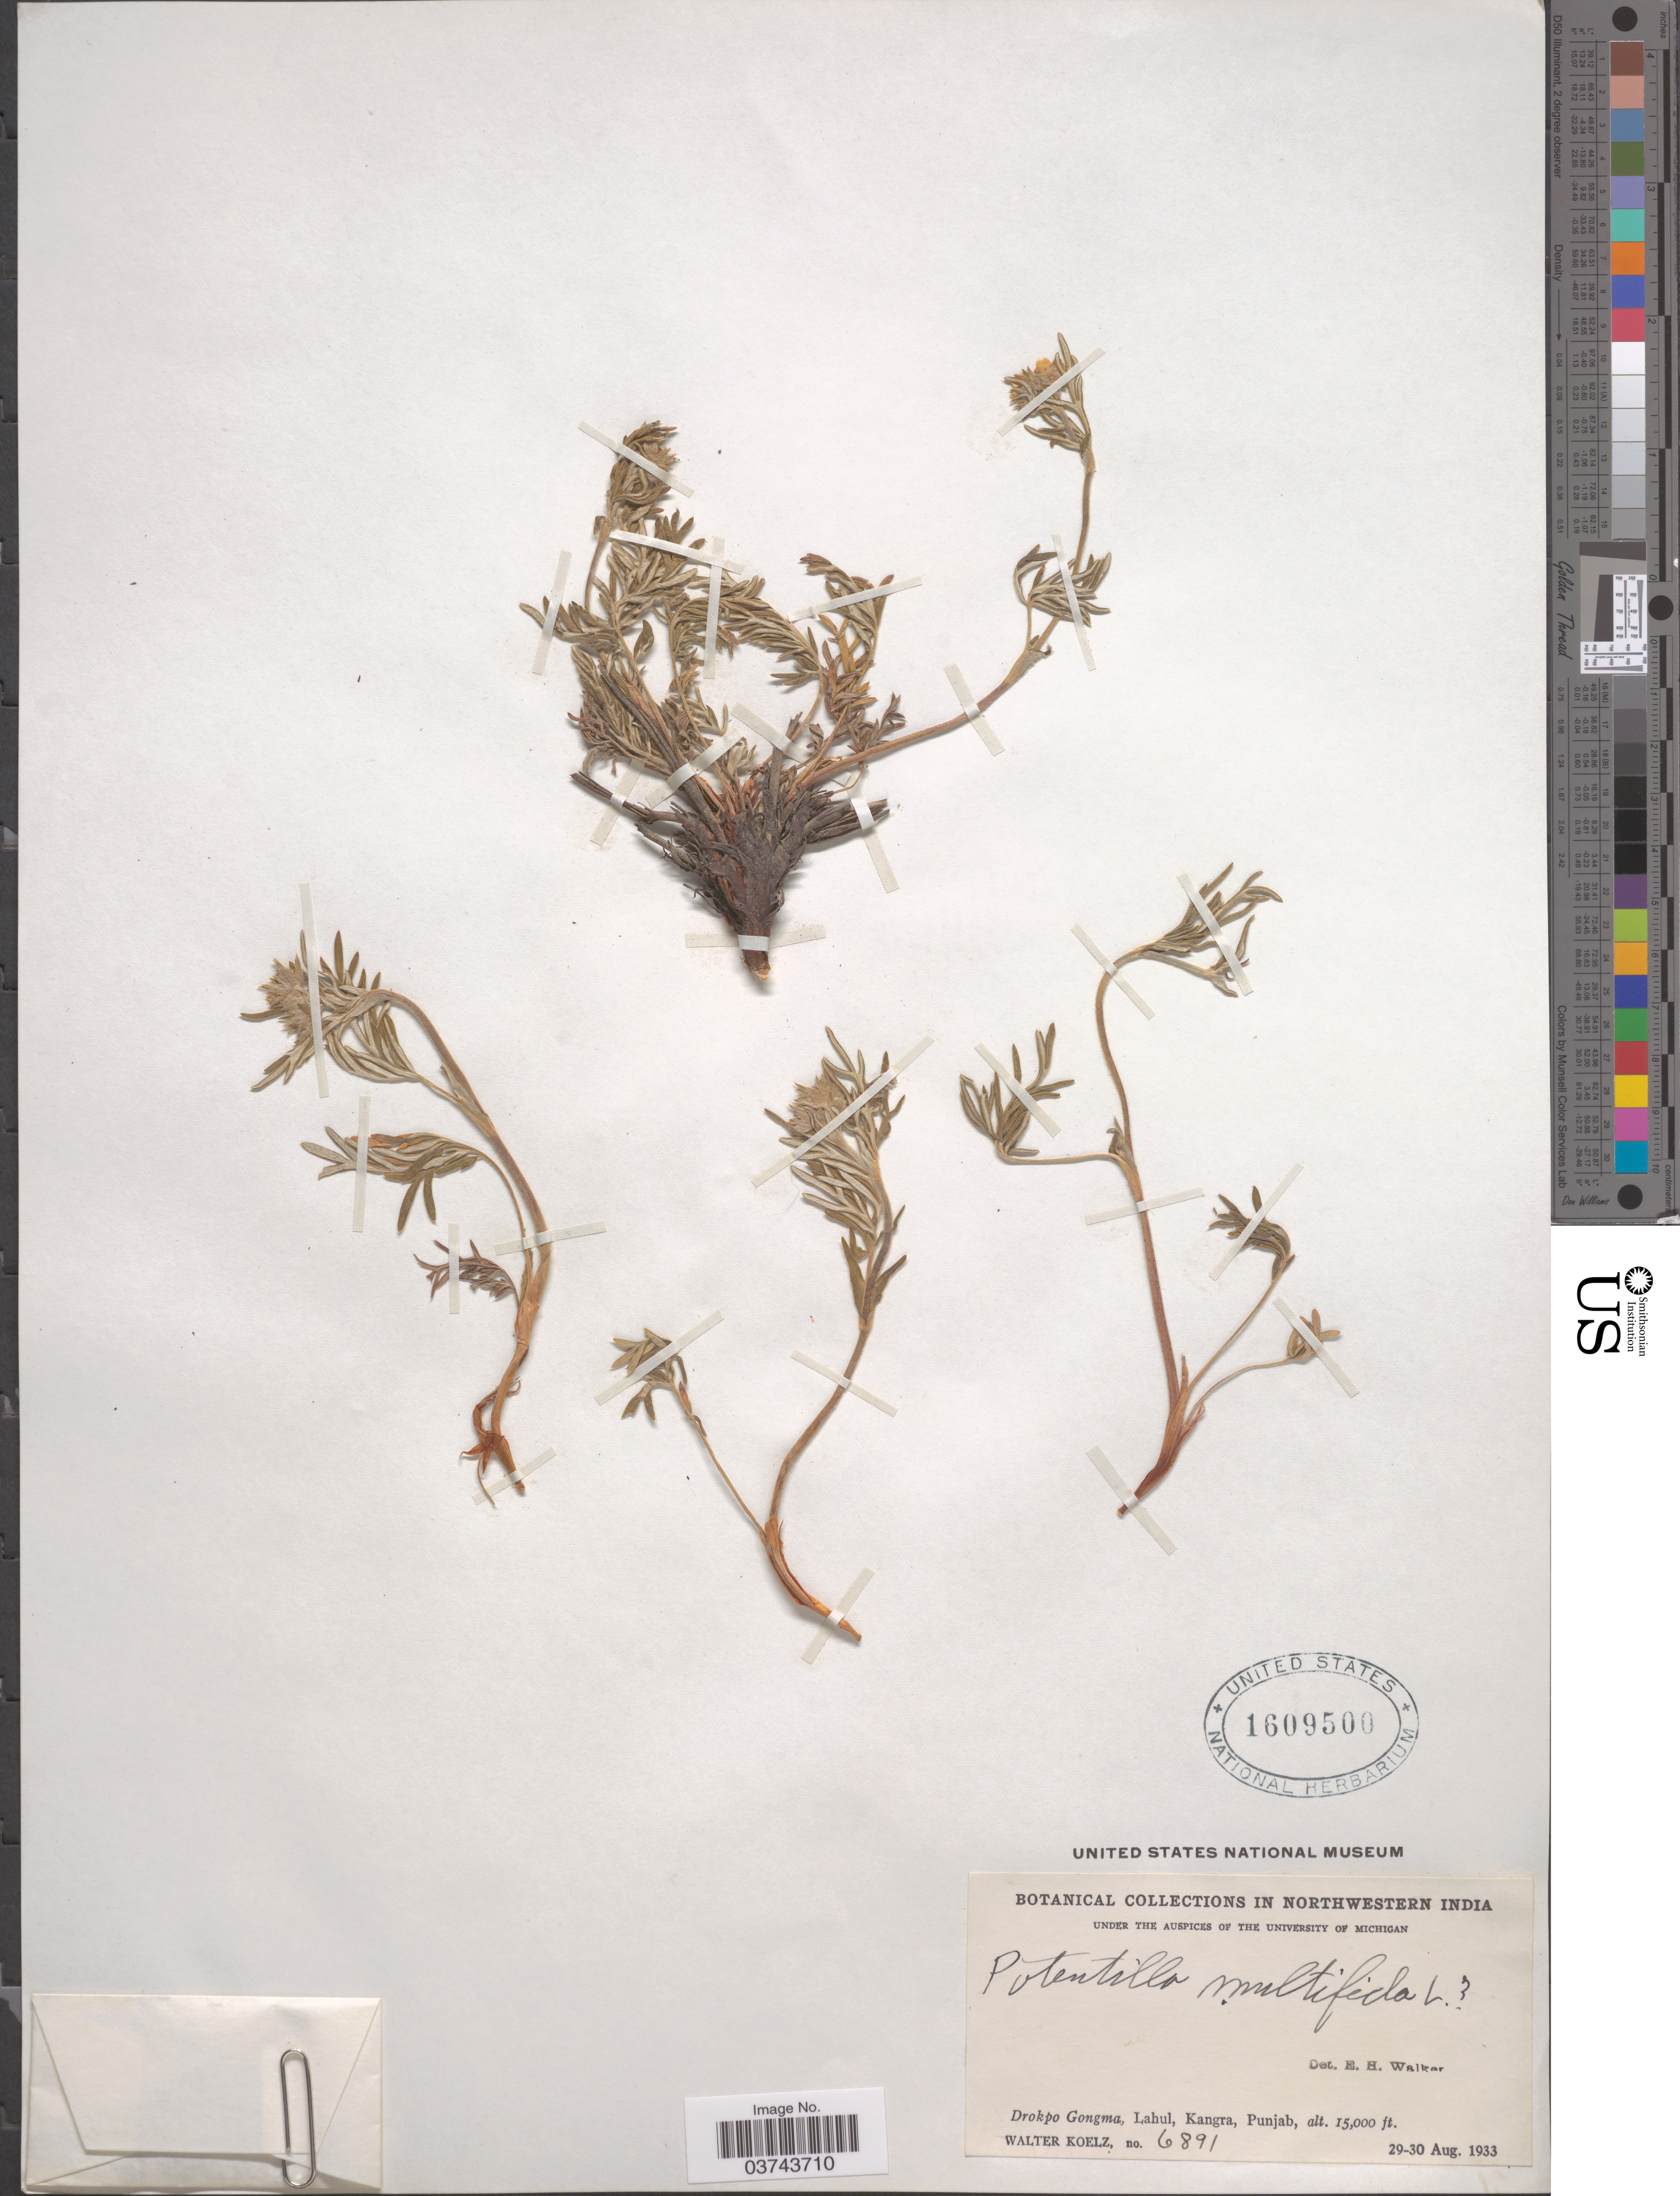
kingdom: Plantae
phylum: Tracheophyta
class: Magnoliopsida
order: Rosales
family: Rosaceae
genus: Potentilla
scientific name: Potentilla multifida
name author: L.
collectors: W. N. Koelz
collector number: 6891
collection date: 1933-08-29/1933-08-30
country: India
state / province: Punjab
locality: Northwestern India. Drokpo Gongma, Lahul, Kangra.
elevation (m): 4572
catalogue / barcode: US 1609500